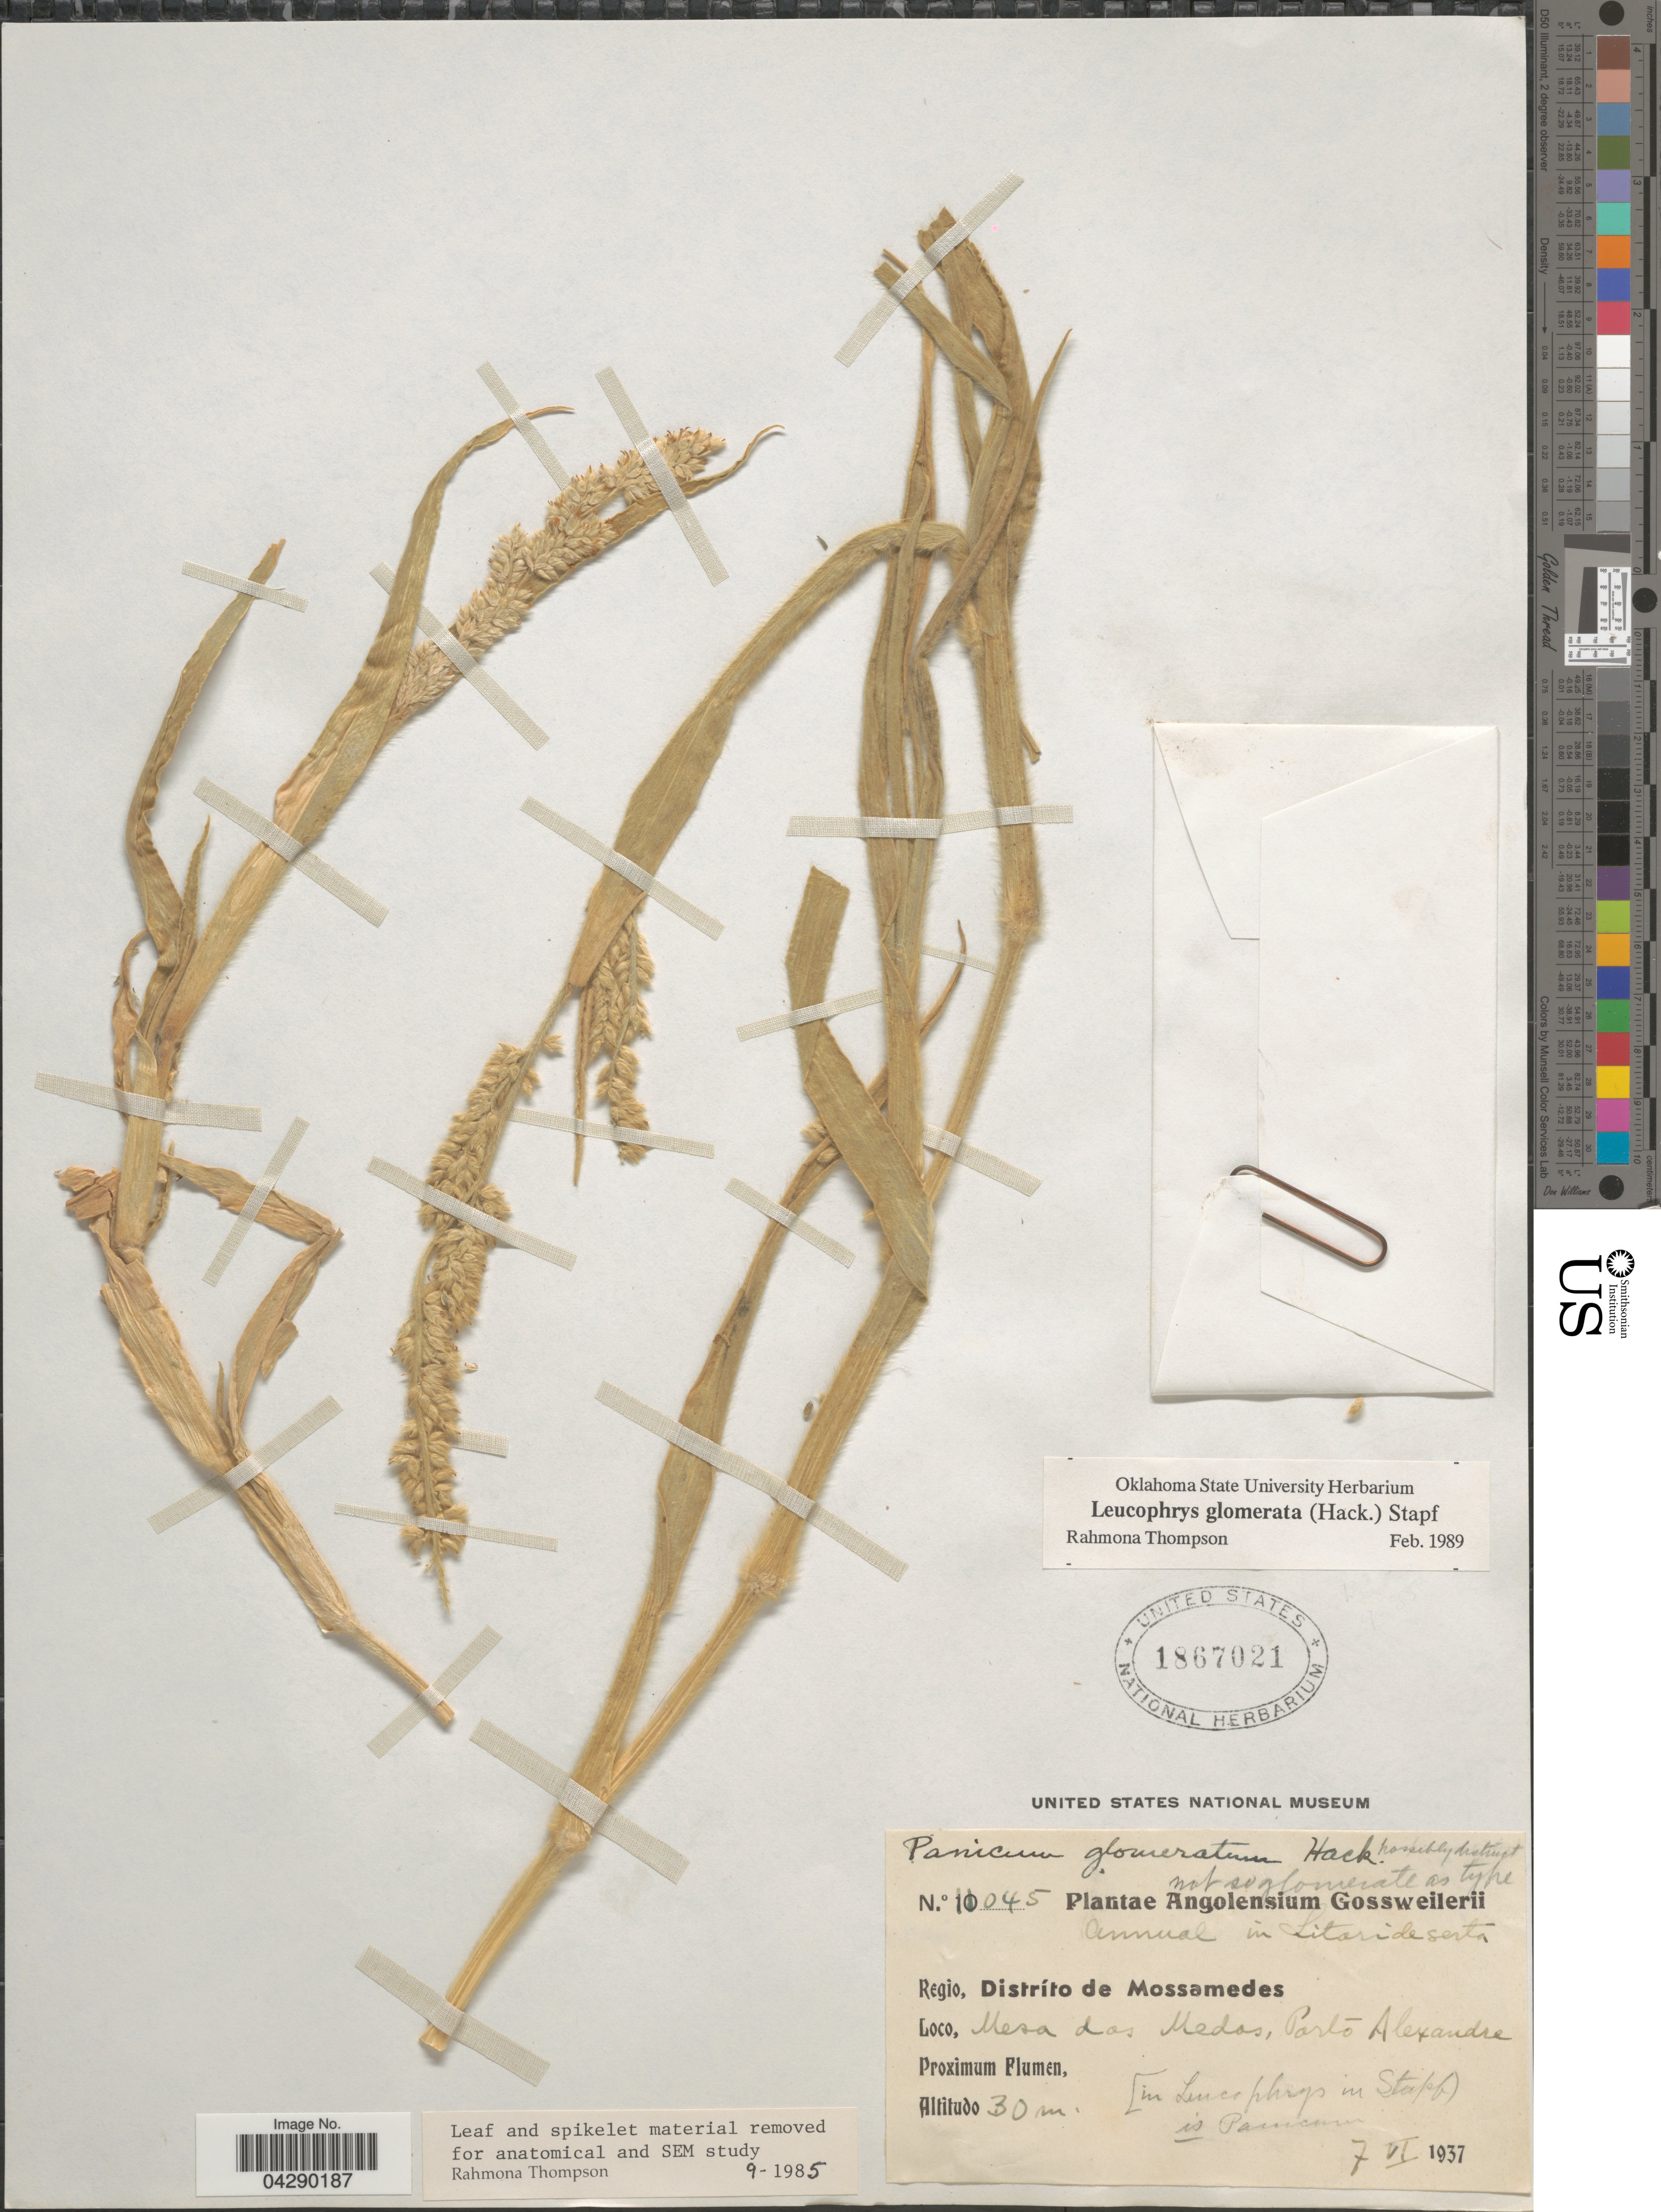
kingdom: Plantae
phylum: Tracheophyta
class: Liliopsida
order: Poales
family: Poaceae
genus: Leucophrys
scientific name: Leucophrys glomerata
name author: Stapf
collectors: -. Gossweiler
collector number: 11045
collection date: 1937-06-07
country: Angola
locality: Regio, Distríto de Mossamedes. Mesa das Medos, Porto Alexandre.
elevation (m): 30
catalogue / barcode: US 1867021